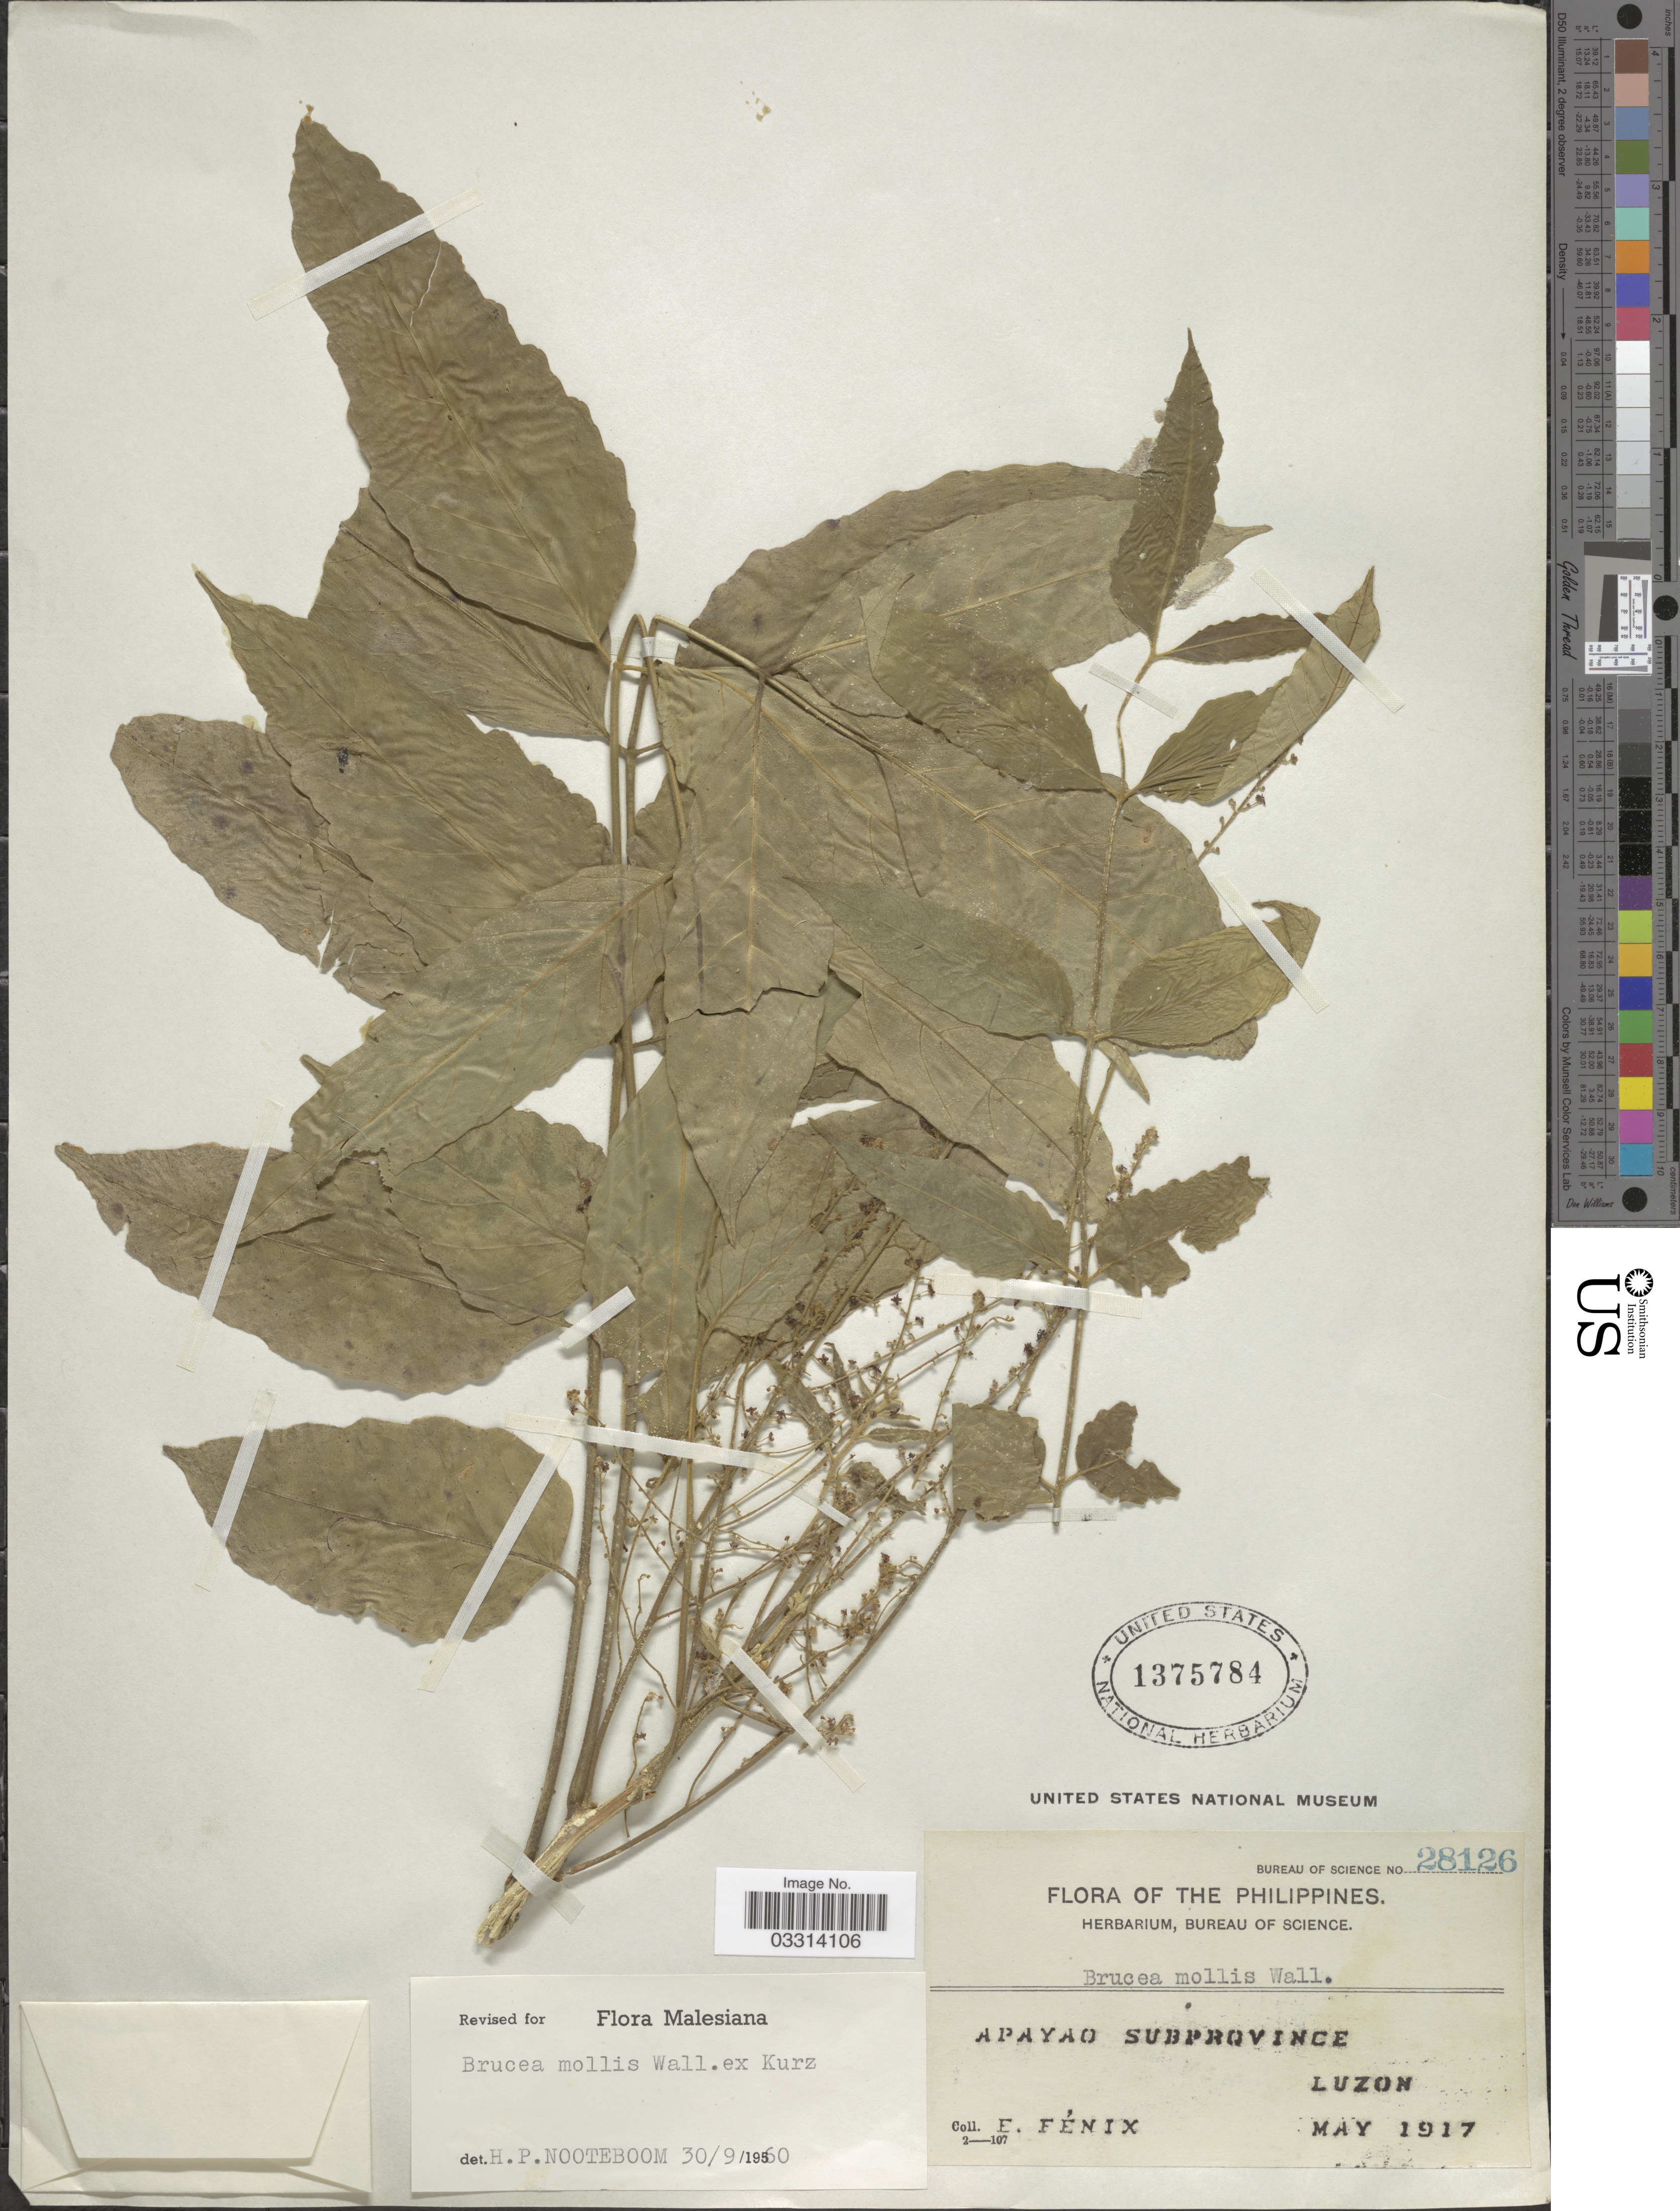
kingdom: Plantae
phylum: Tracheophyta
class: Magnoliopsida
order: Sapindales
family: Simaroubaceae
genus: Brucea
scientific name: Brucea mollis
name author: Wall. ex Kurz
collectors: E. Fénix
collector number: Bureau of Science 28126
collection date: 1917-05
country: Philippines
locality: Apayao Subprovince, Luzon.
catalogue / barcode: US 1375784